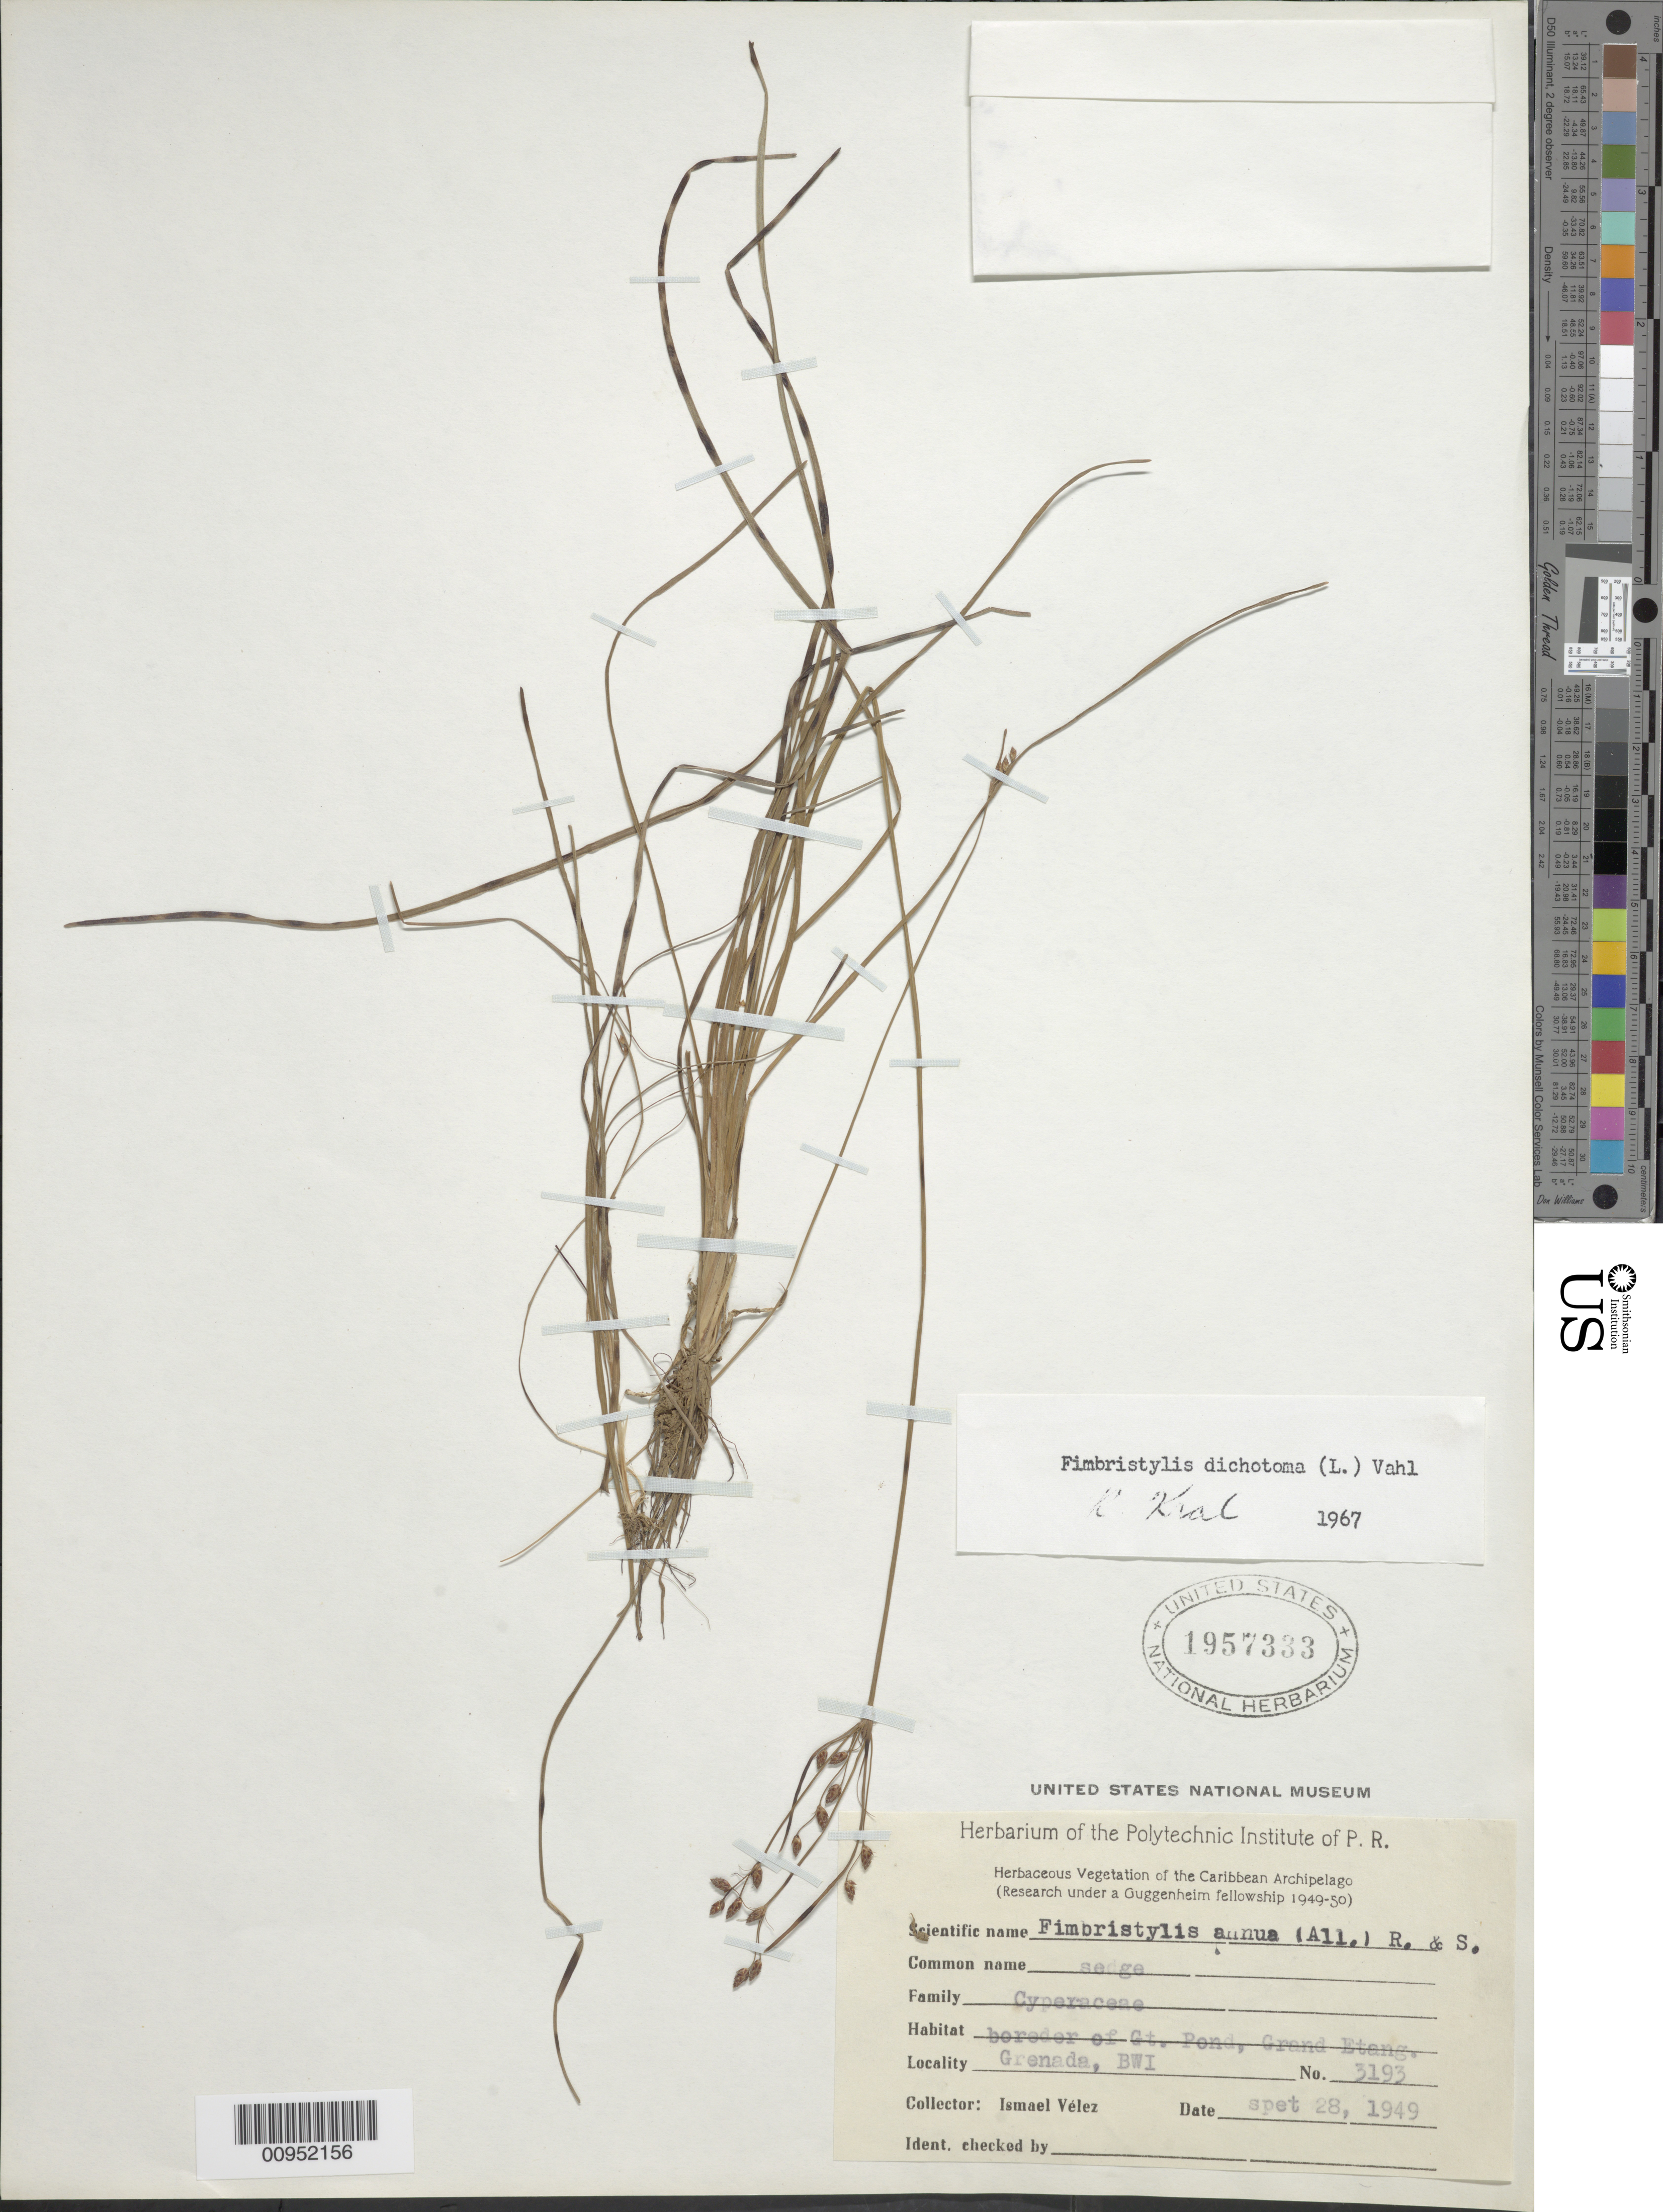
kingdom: Plantae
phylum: Tracheophyta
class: Liliopsida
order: Poales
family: Cyperaceae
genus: Fimbristylis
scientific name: Fimbristylis dichotoma subsp. dichotoma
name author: (L.) Vahl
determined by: Kral, Robert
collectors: I. Velez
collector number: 3193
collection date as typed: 28 Sep 1949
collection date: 1949-09-28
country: Grenada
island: Grenada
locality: Border of Gt. Pond, Grand Etang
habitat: Border of pond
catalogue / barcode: US 1957333